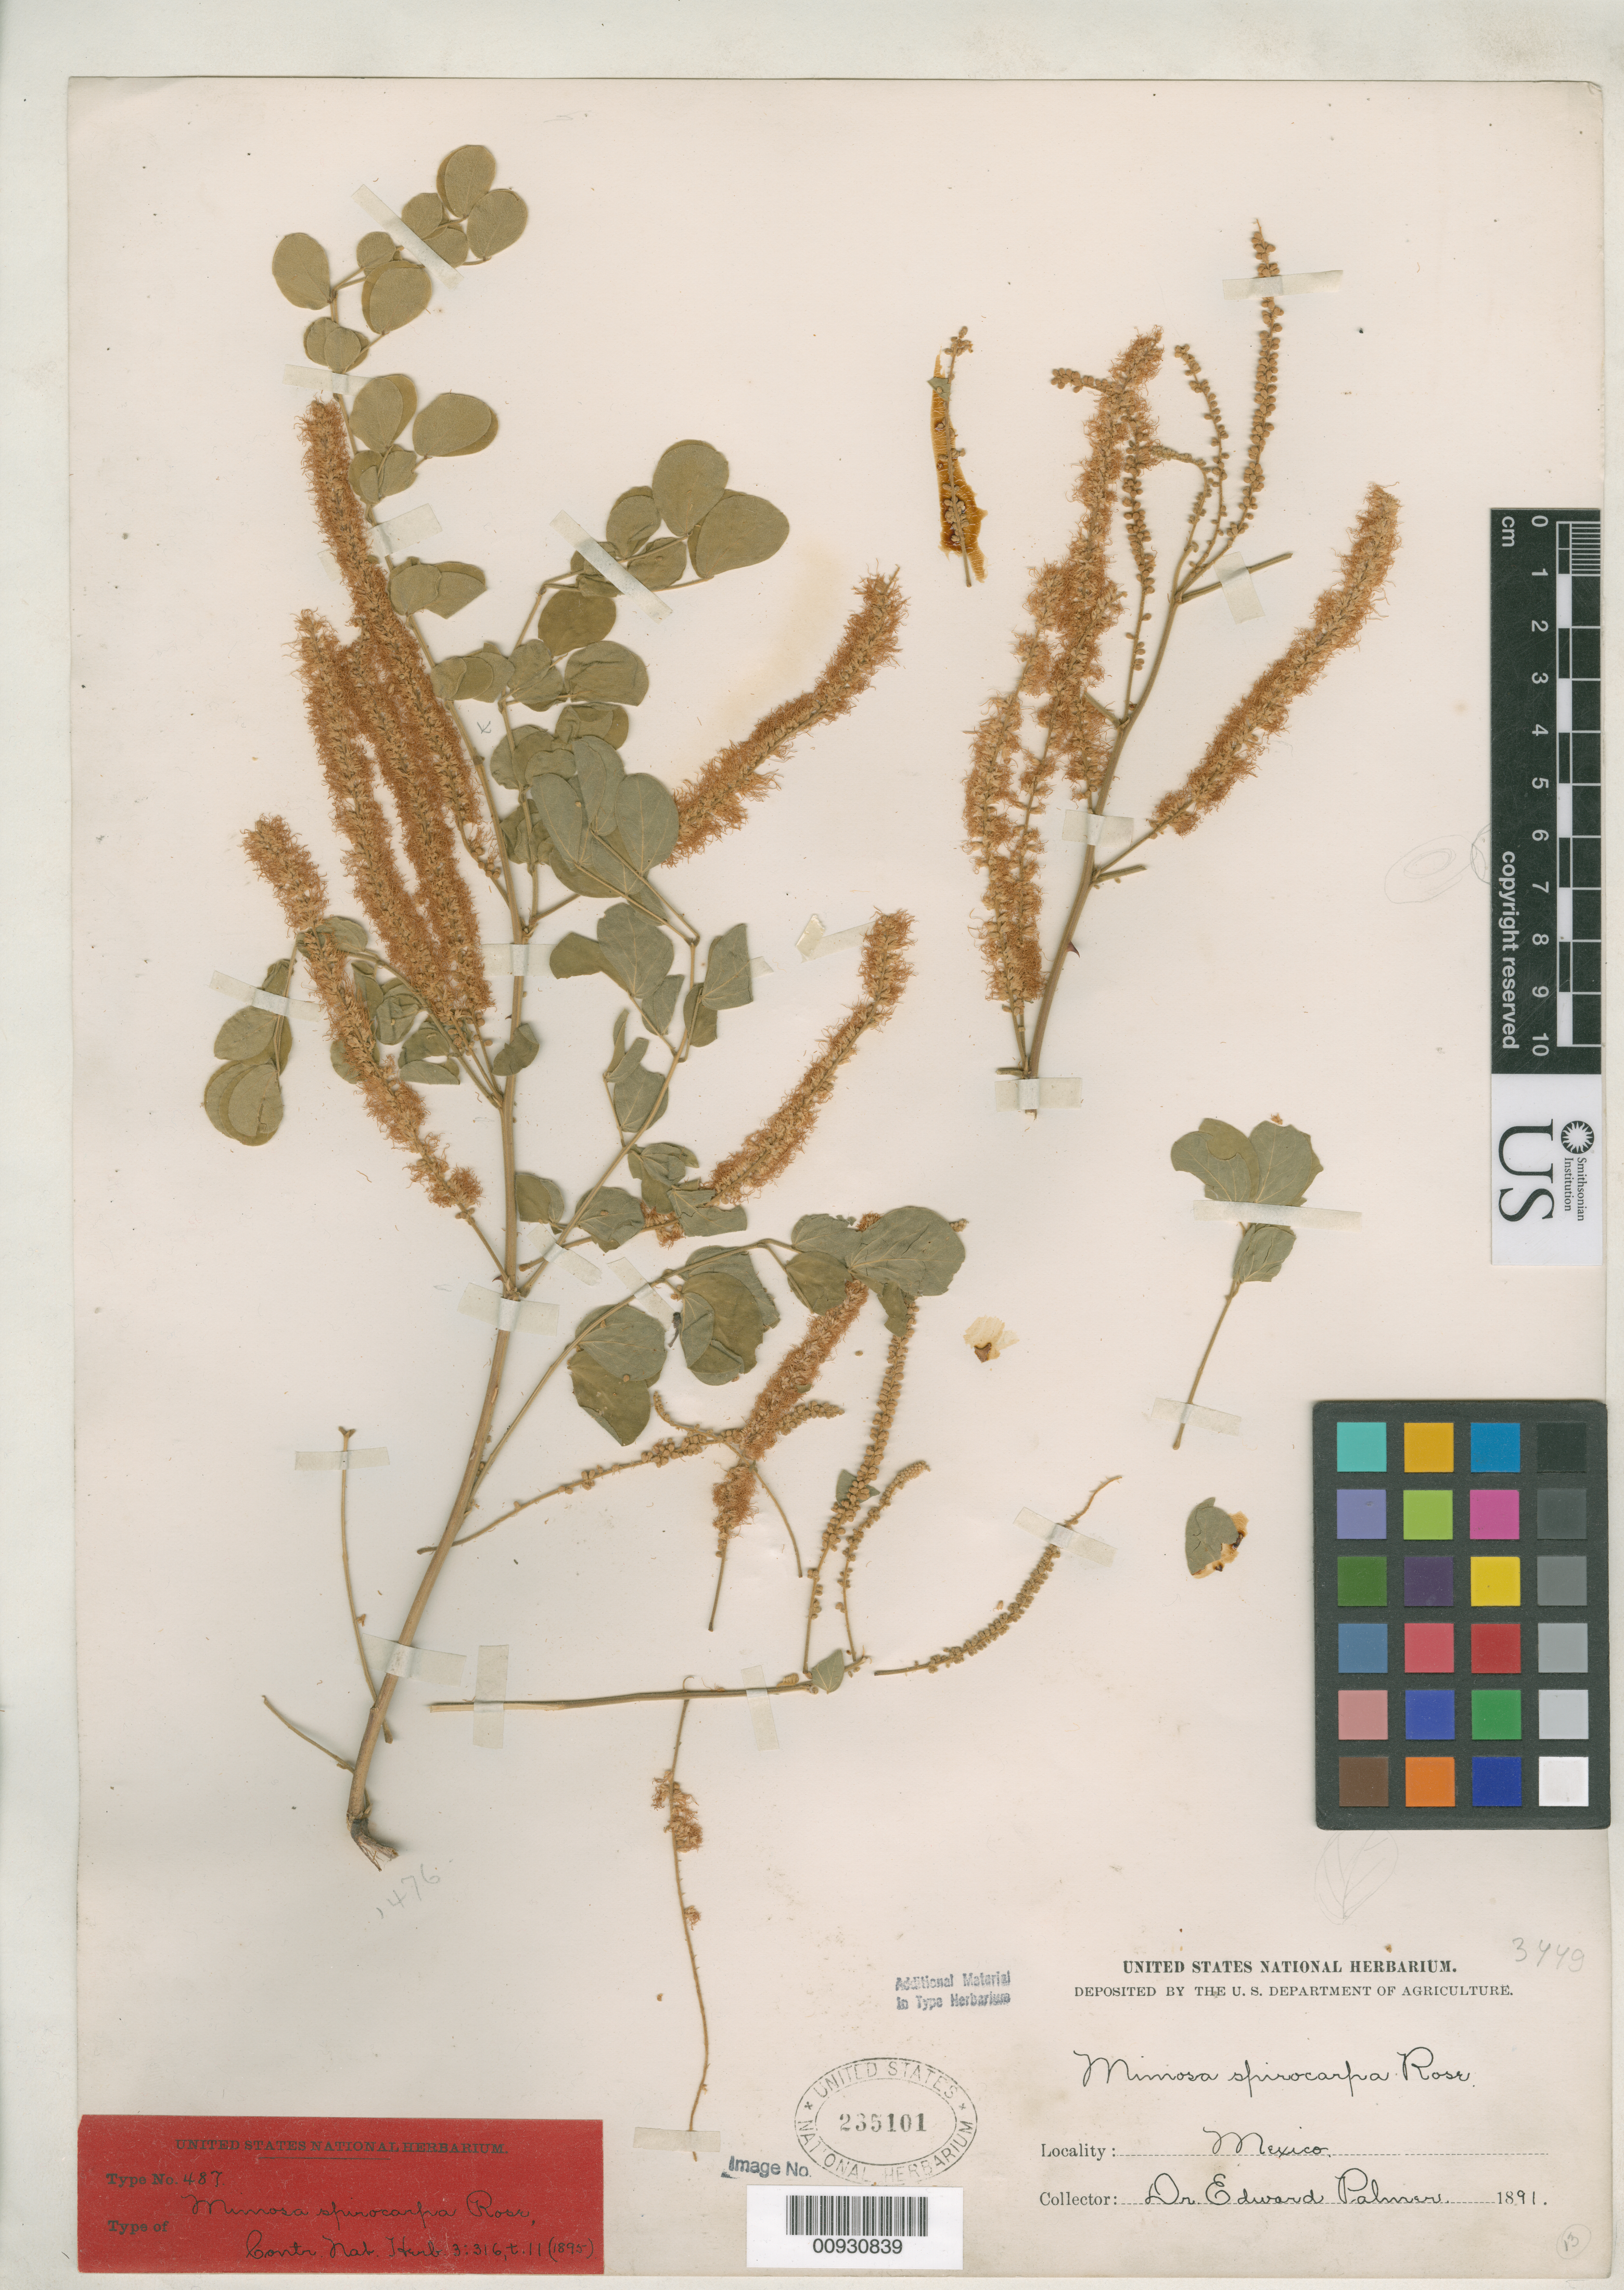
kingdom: Plantae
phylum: Tracheophyta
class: Magnoliopsida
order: Fabales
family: Fabaceae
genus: Mimosa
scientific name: Mimosa spirocarpa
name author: Rose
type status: Syntype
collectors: E. Palmer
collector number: s.n. [1476?]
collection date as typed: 1891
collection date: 1891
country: Mexico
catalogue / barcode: US 235101